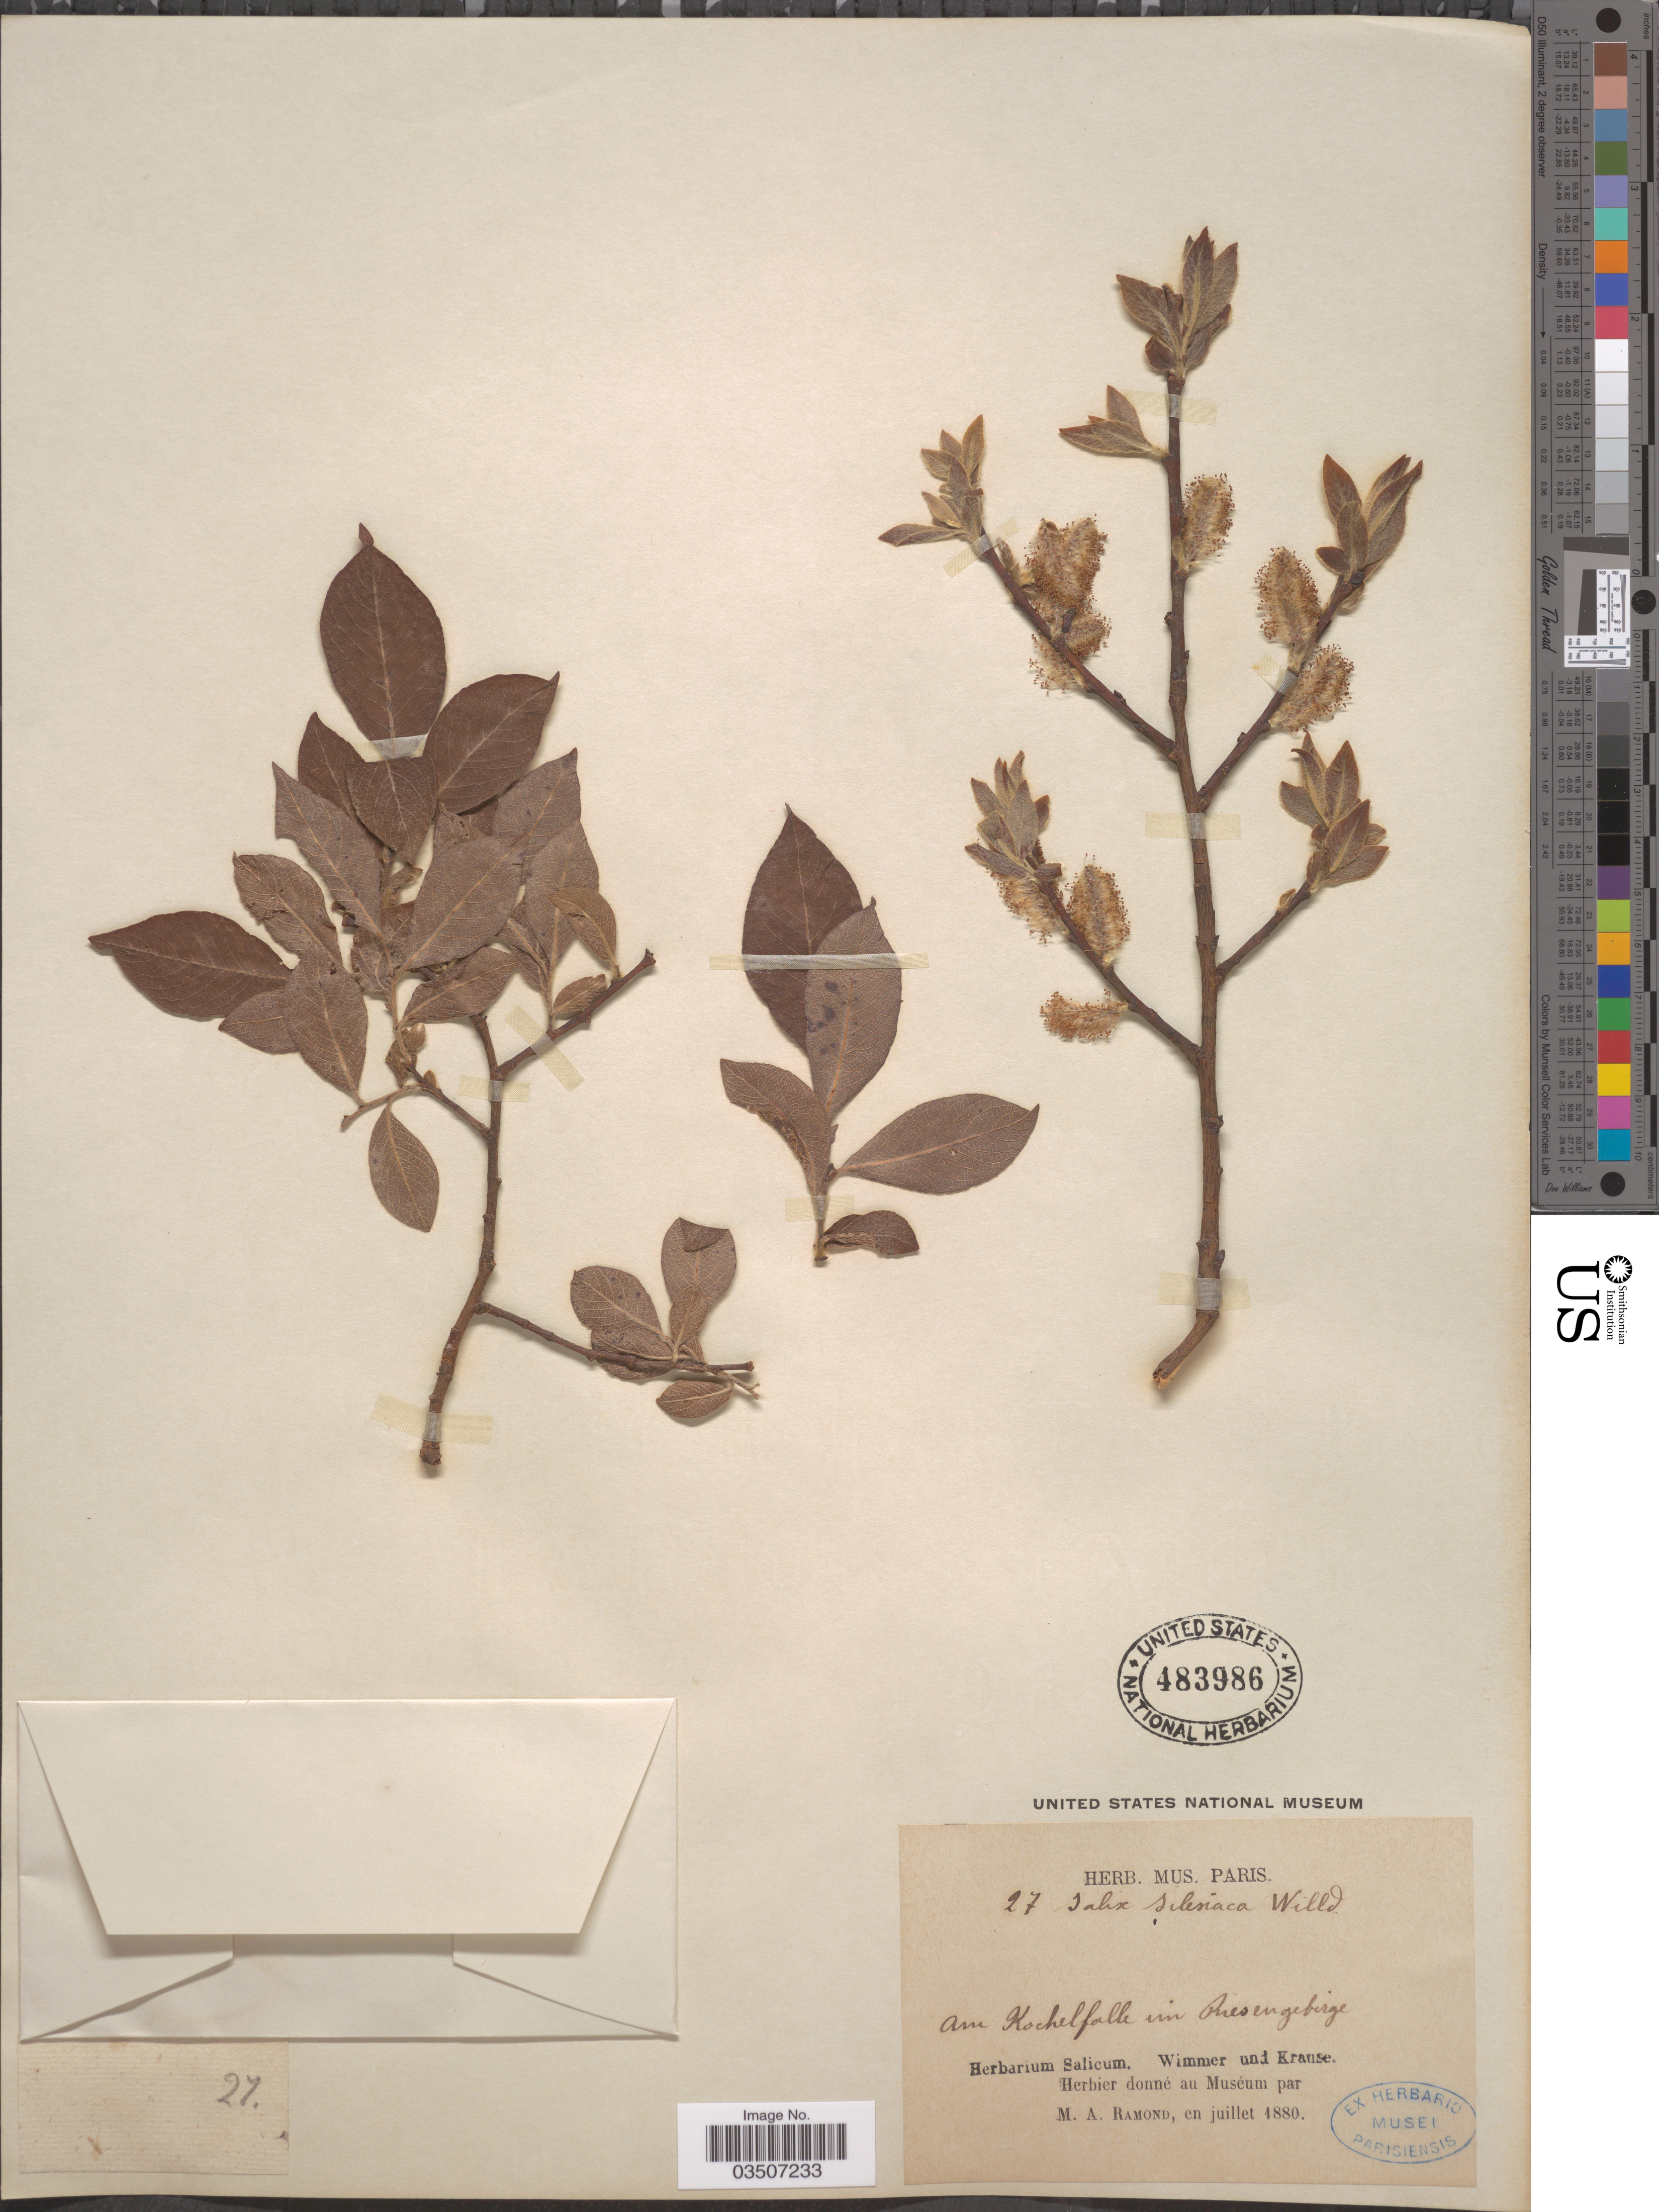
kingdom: Plantae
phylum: Tracheophyta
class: Magnoliopsida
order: Malpighiales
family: Salicaceae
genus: Salix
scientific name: Salix silesiaca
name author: Willd.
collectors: ex herb. Mus. Paris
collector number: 27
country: Poland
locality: Am Kochelfalle im Riesengebirge.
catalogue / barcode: US 483986